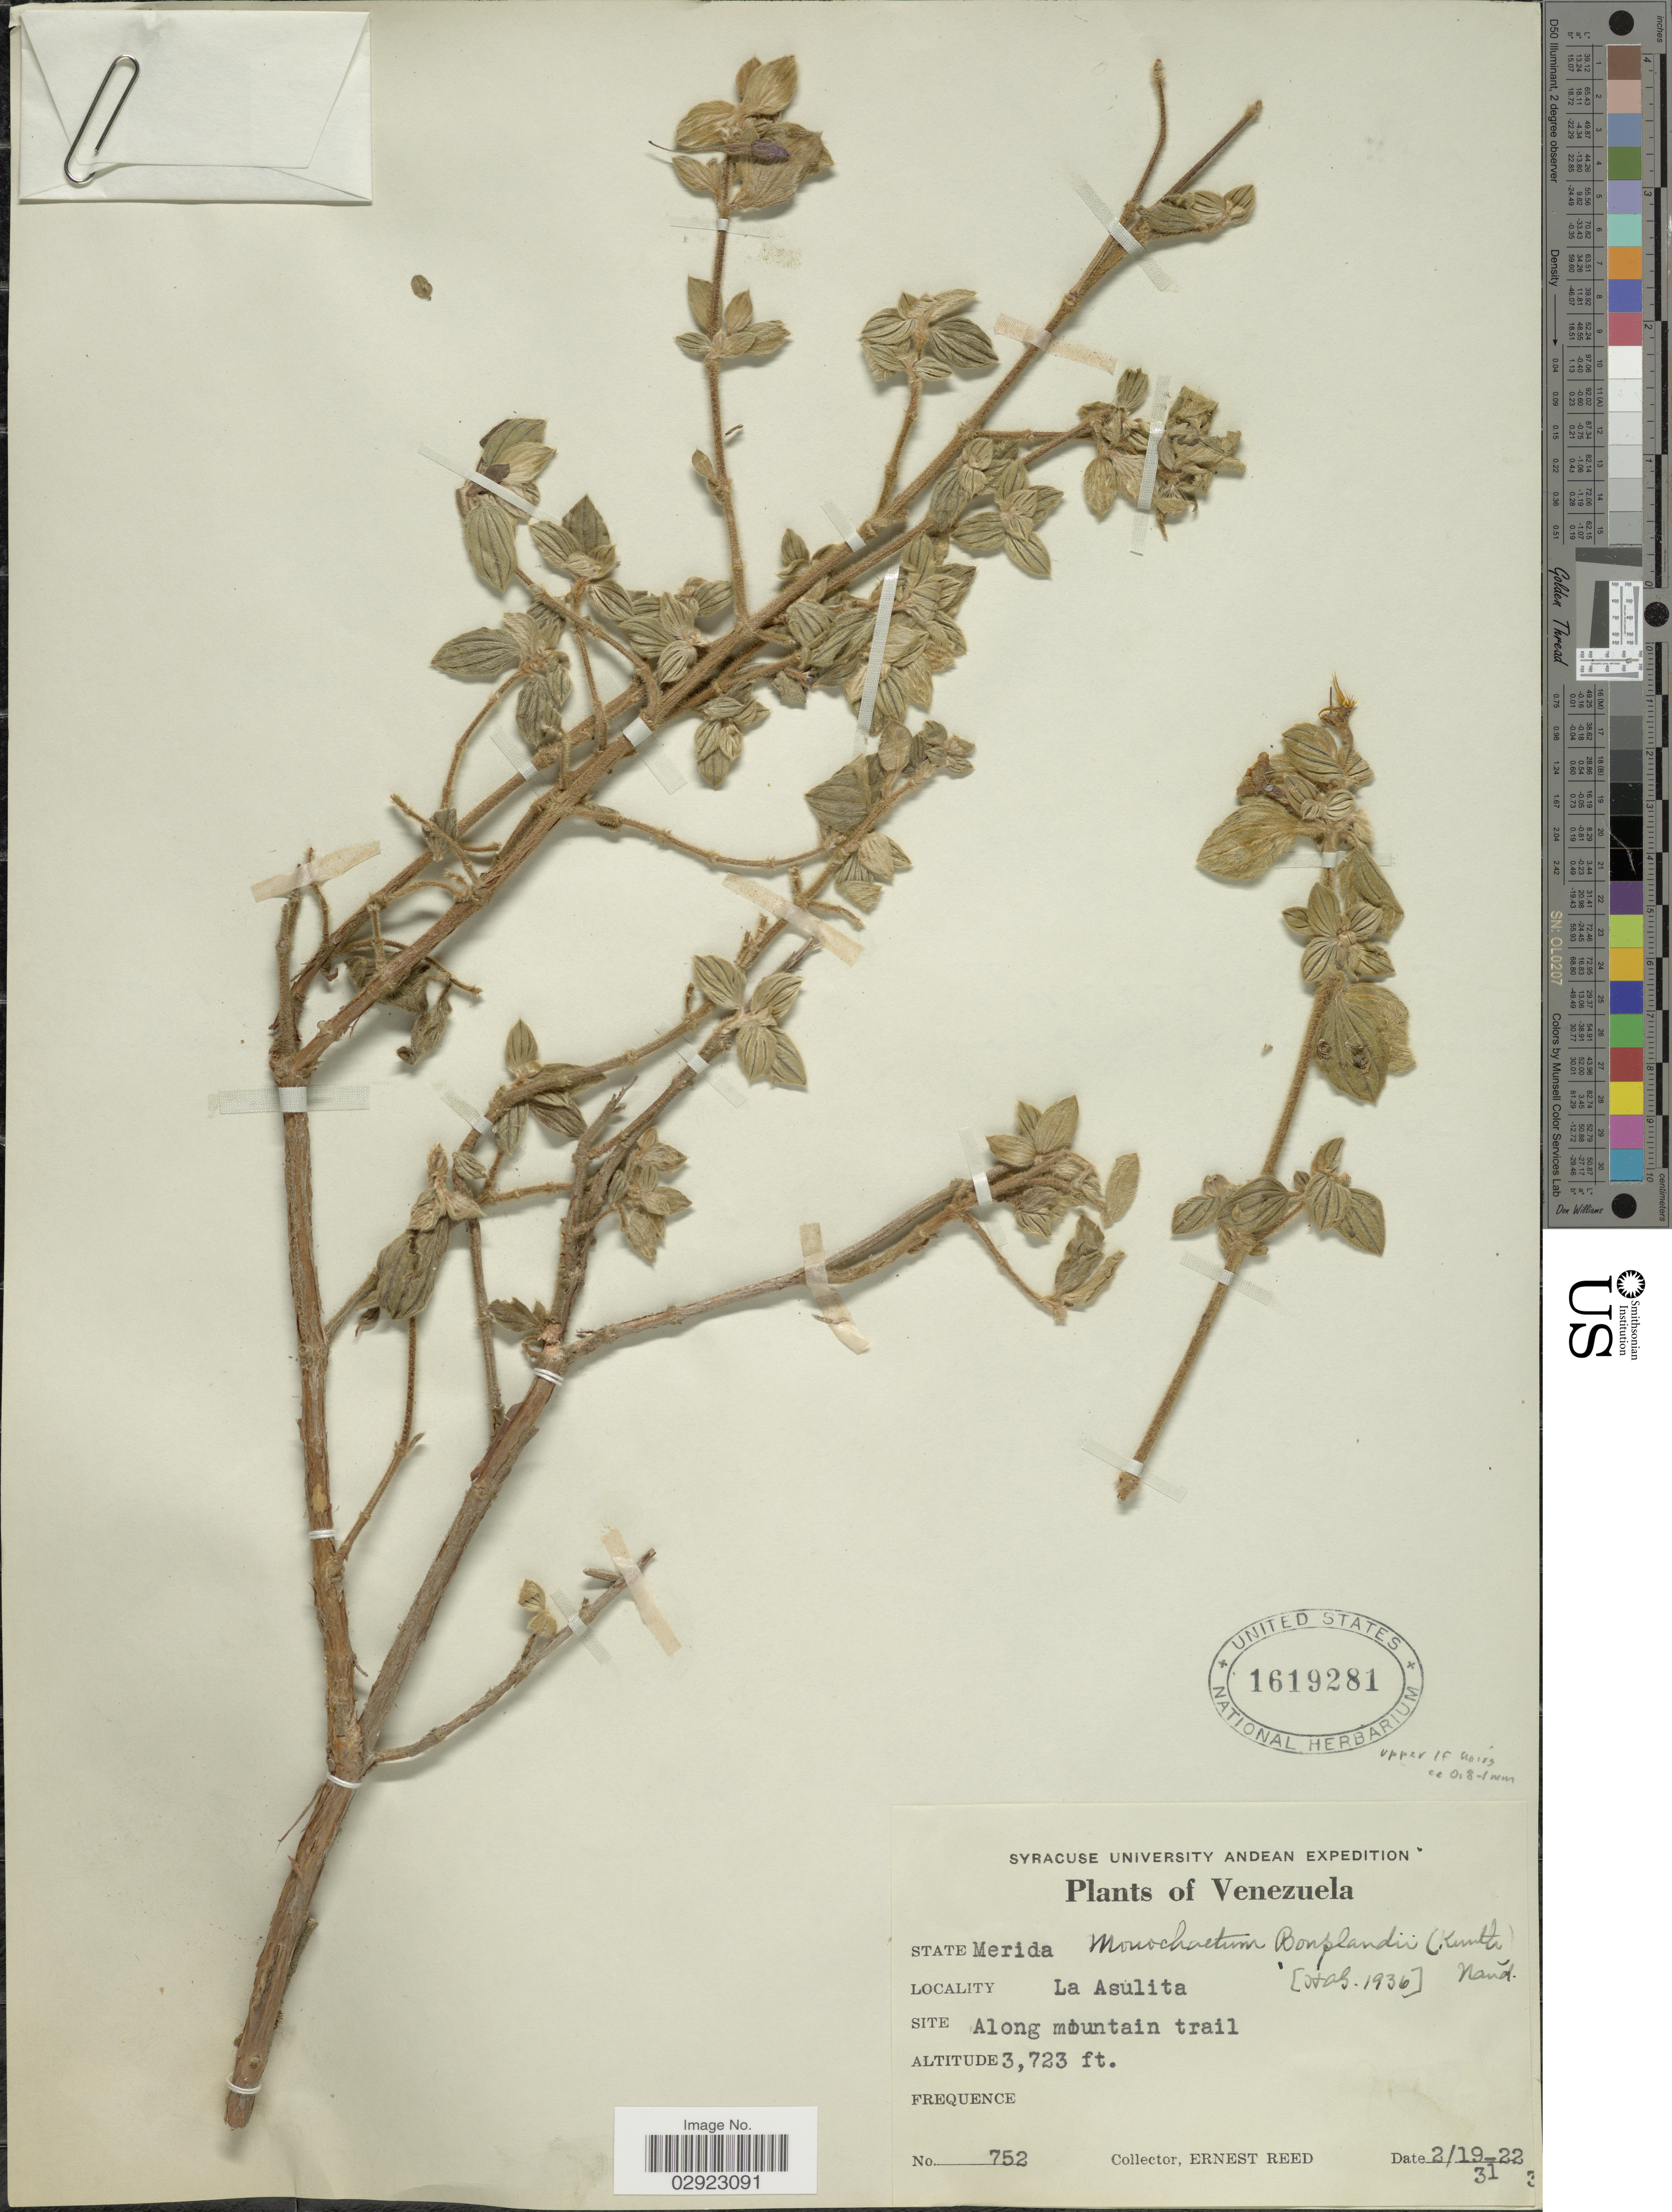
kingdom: Plantae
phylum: Tracheophyta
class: Magnoliopsida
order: Myrtales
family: Melastomataceae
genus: Monochaetum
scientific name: Monochaetum bonplandii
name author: (Kunth) Naudin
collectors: E. Reed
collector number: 752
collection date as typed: Transcribed d/m/y: 19/2/31 to 22/2/31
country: Venezuela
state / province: Mérida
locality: La Asulita, Site Along mountain trail.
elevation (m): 1135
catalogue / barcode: US 1619281